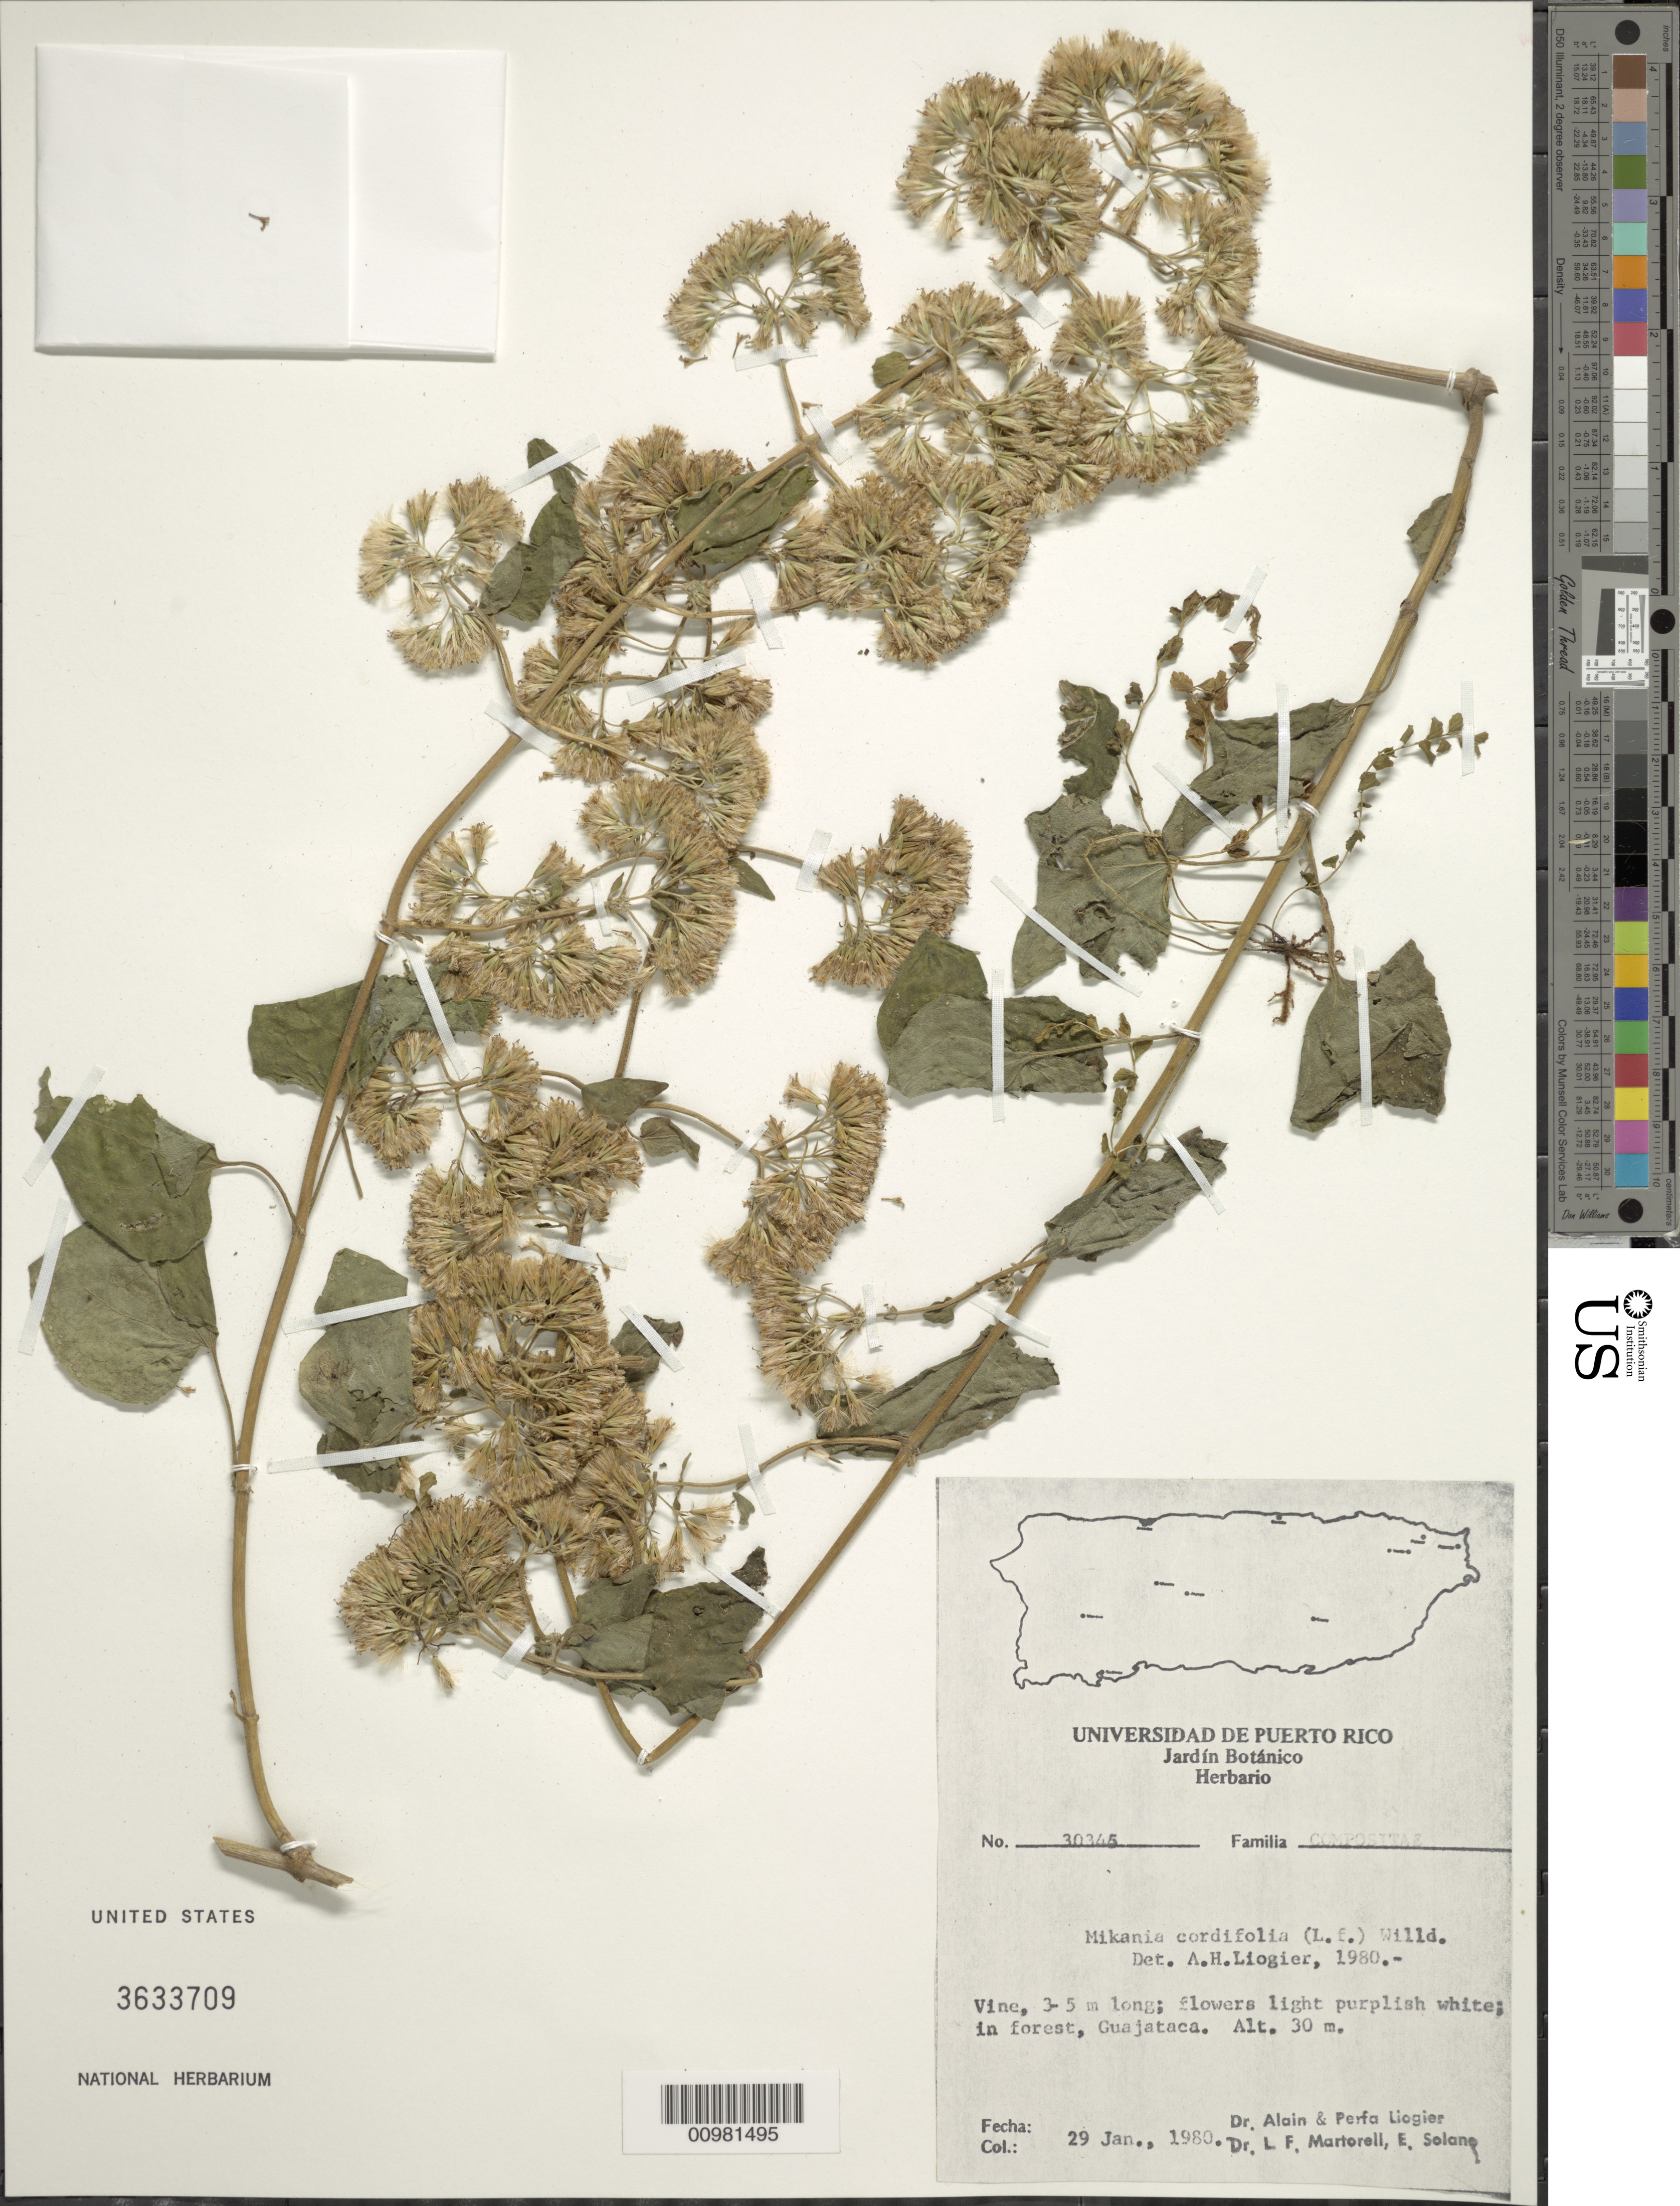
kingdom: Plantae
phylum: Tracheophyta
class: Magnoliopsida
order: Asterales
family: Asteraceae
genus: Mikania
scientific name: Mikania cordifolia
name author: Kunth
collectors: A. H. Liogier, M. P. Liogier, L. Martorell & E. Solano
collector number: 30345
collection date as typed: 29 Jan 1980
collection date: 1980-01-29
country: Puerto Rico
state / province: Quebradillas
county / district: Guajataca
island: Puerto Rico I.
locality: Guajataca.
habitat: In forest.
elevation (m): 30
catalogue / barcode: US 3633709